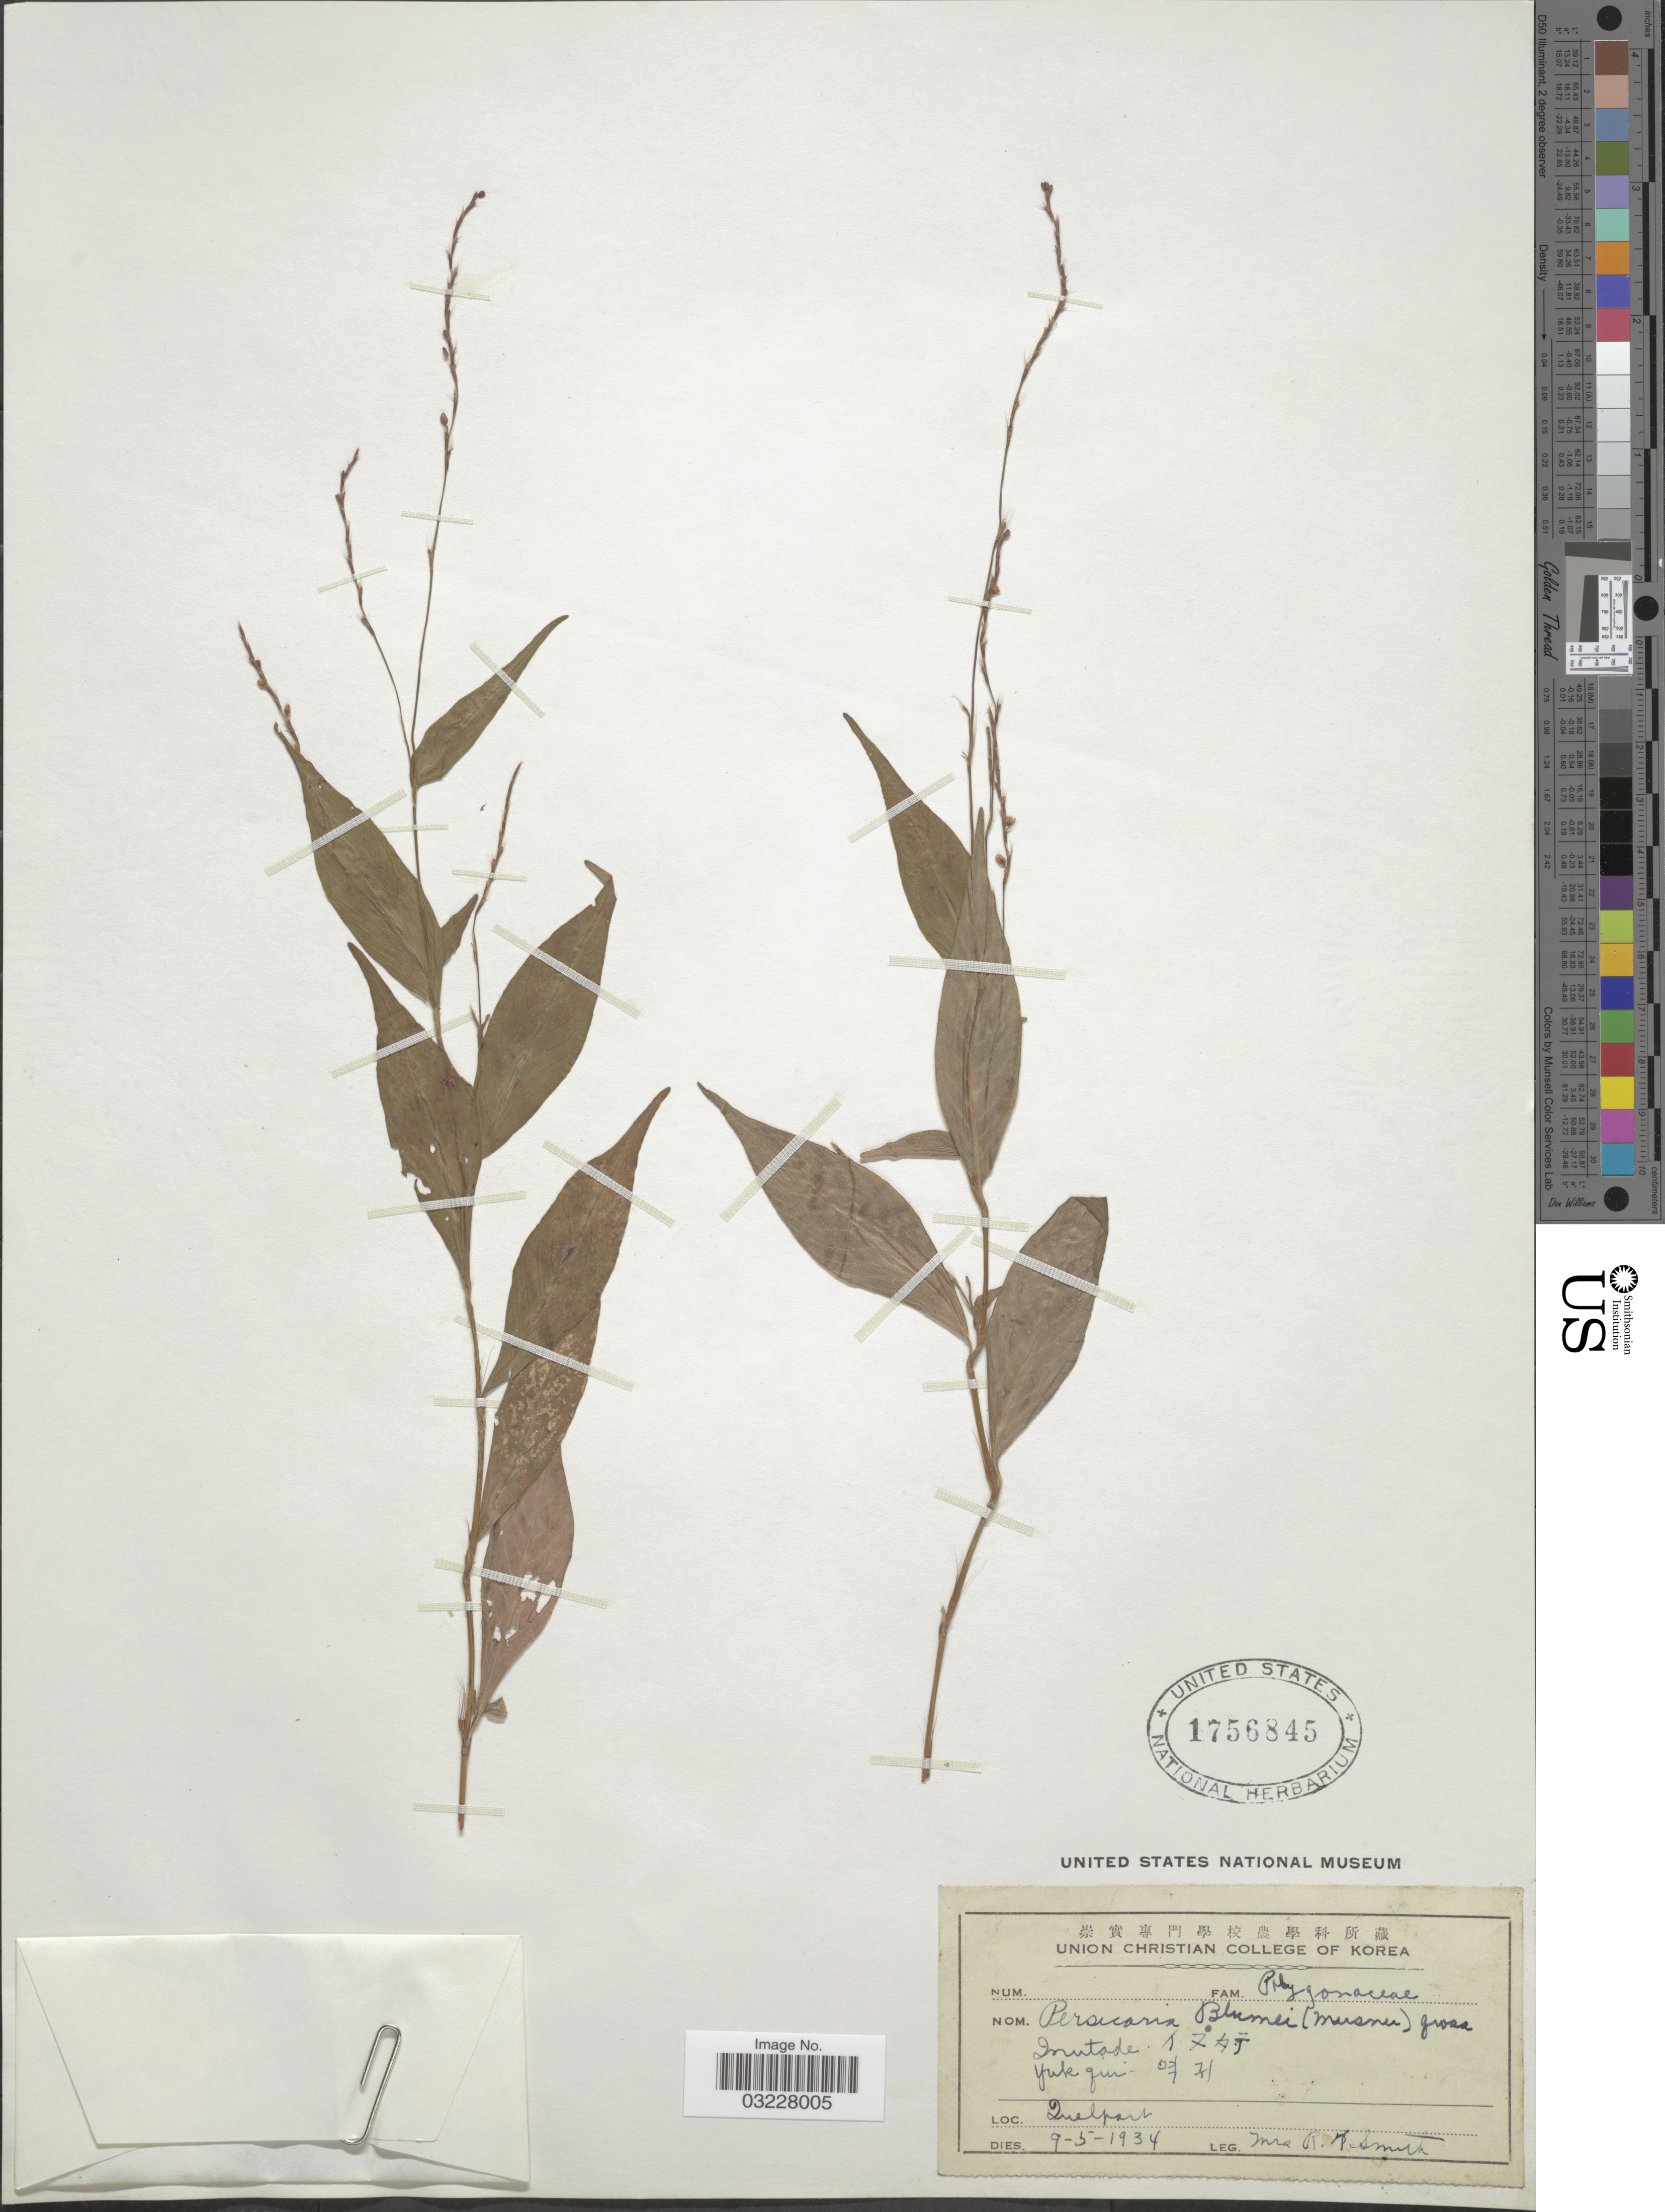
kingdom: Plantae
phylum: Tracheophyta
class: Magnoliopsida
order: Caryophyllales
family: Polygonaceae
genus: Polygonum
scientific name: Polygonum blumei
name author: Meisn. ex Miq.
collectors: Mrs. R. K. Smith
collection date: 1934-05-09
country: South Korea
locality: Quelpart.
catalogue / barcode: US 1756845